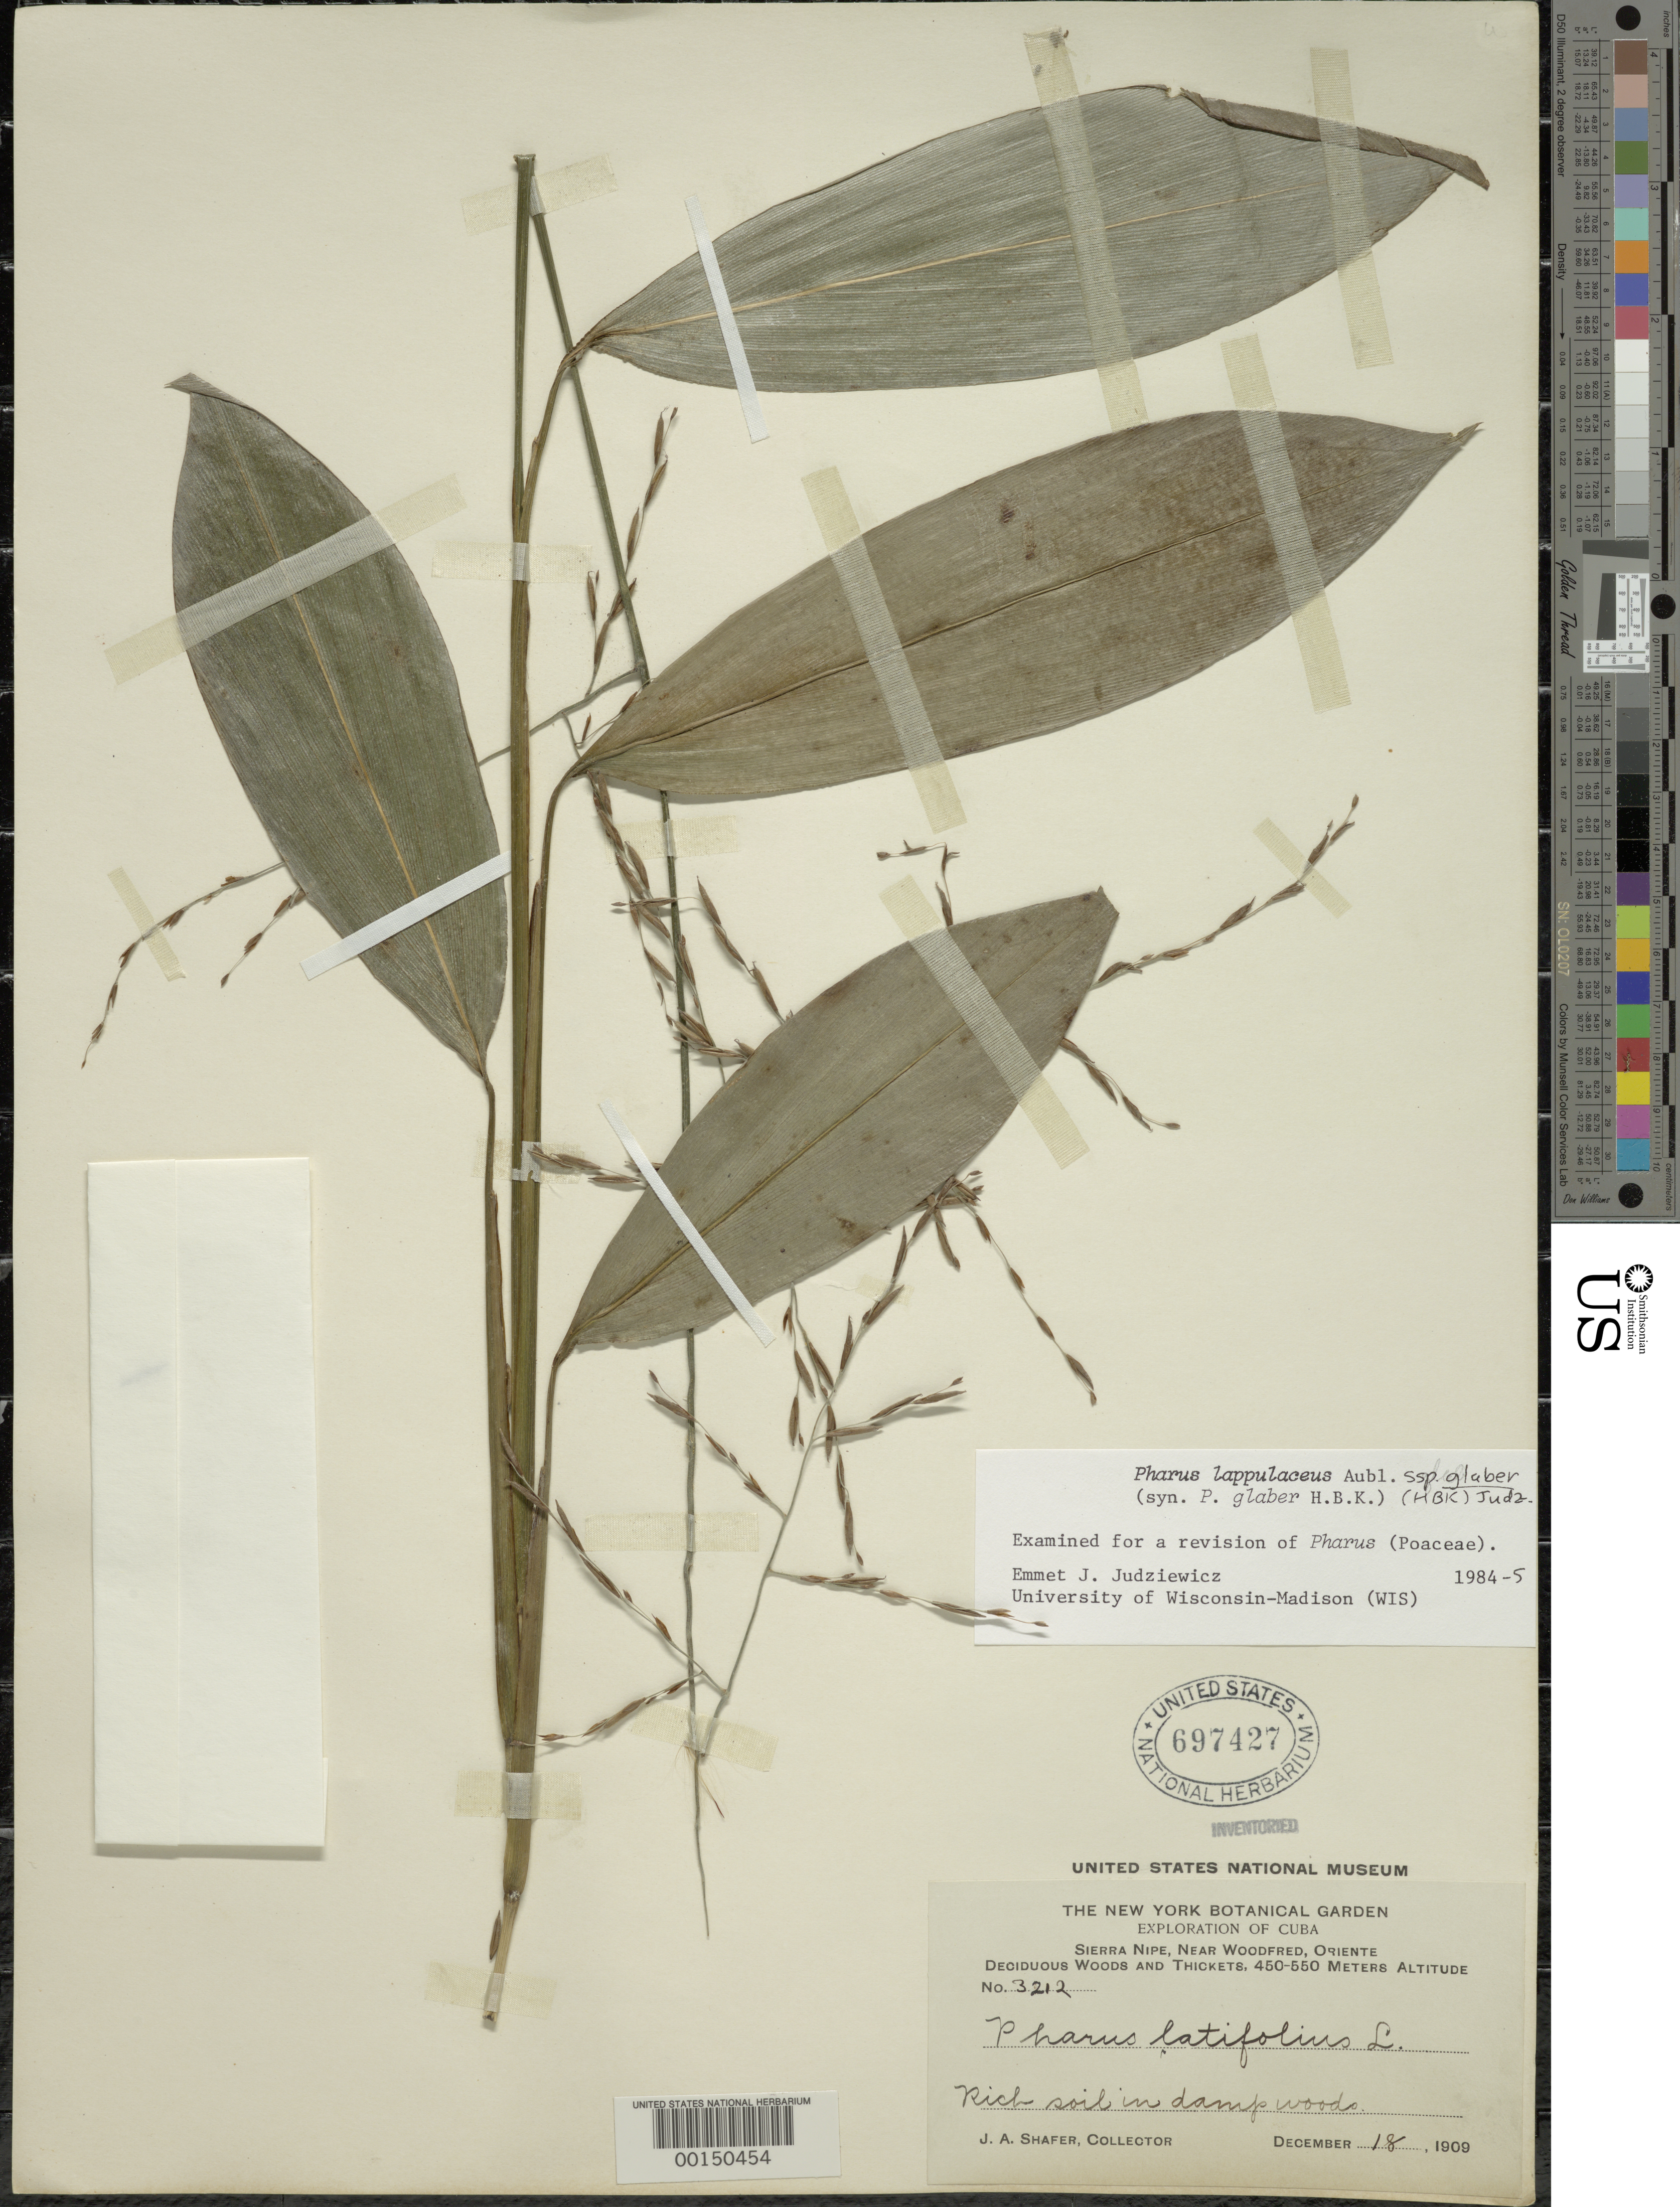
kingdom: Plantae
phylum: Tracheophyta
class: Liliopsida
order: Poales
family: Poaceae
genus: Pharus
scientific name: Pharus lappulaceus subsp. glaber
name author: (Kunth) Judz.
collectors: J. A. Shafer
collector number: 3212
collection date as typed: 18 Dec 1909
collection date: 1909-12-18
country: Cuba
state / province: Oriente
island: Greater Antilles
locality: Woodfred, sierra nipe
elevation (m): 450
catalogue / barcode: US 697427